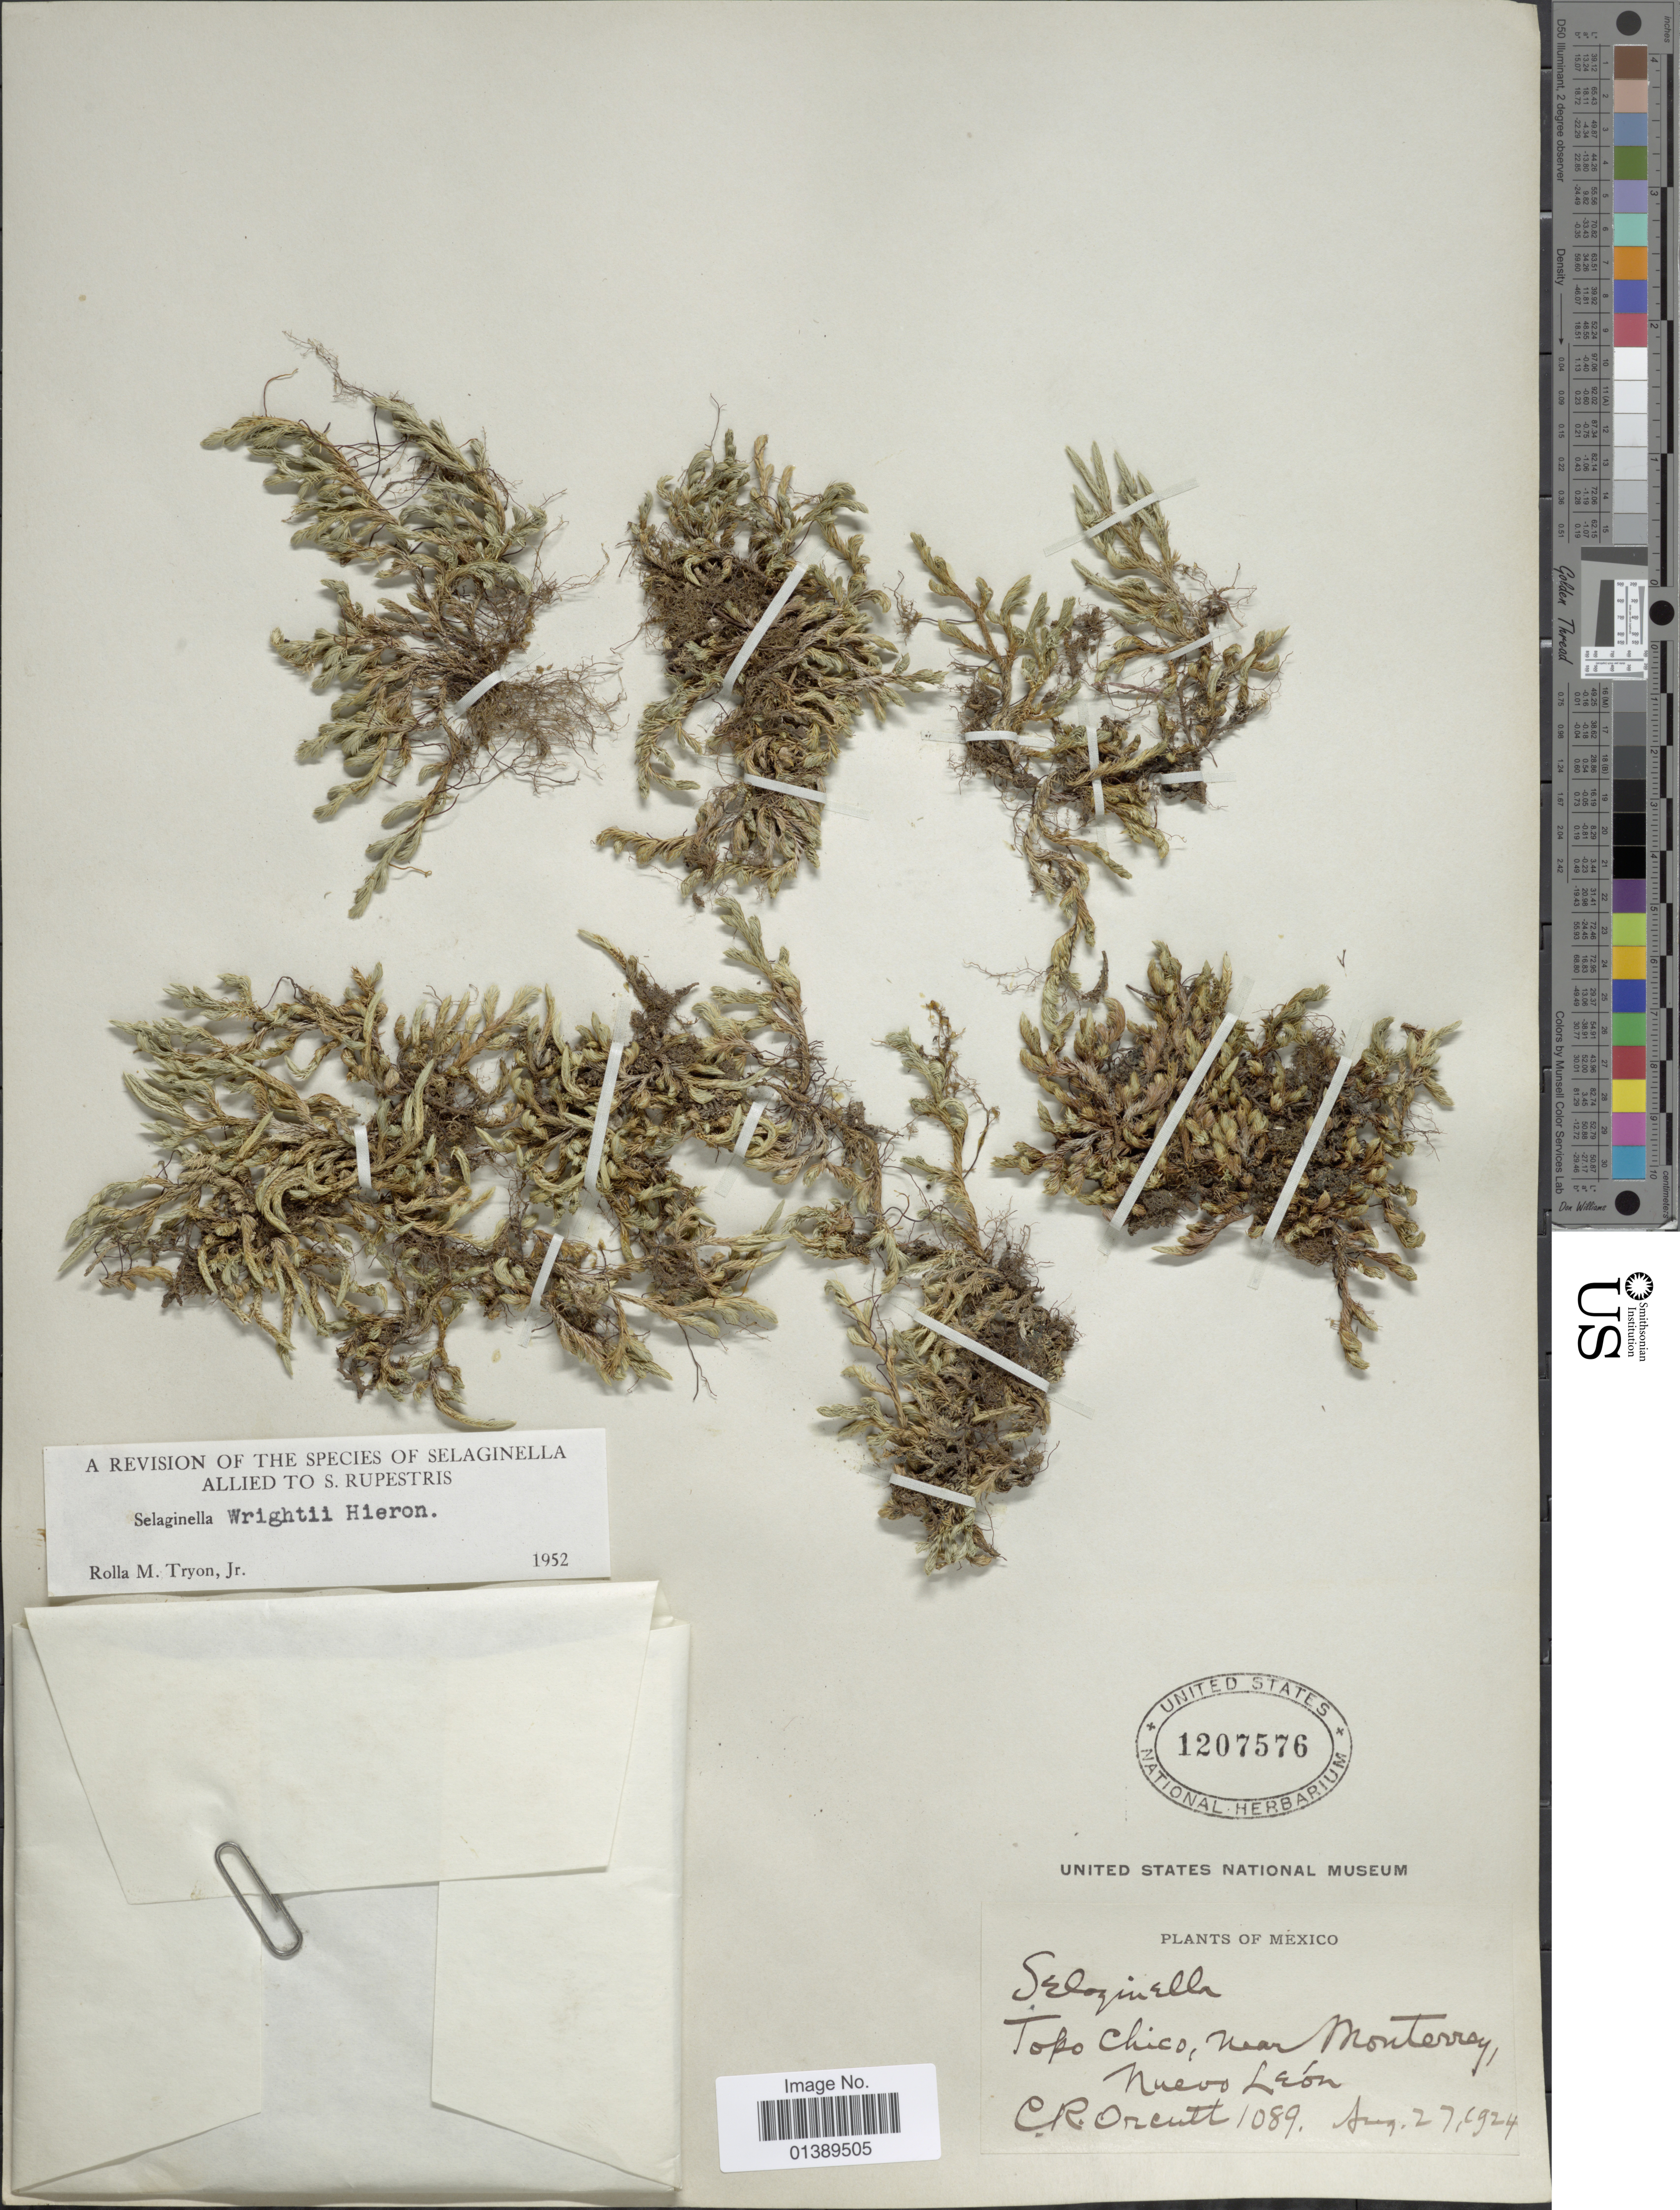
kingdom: Plantae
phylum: Tracheophyta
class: Lycopodiopsida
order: Selaginellales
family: Selaginellaceae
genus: Selaginella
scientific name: Selaginella wrightii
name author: Hieron.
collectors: C. R. Orcutt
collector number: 1089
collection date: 1924-08-27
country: Mexico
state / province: Nuevo León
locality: Topo Chico, near Monterrey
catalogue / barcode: US 1207576